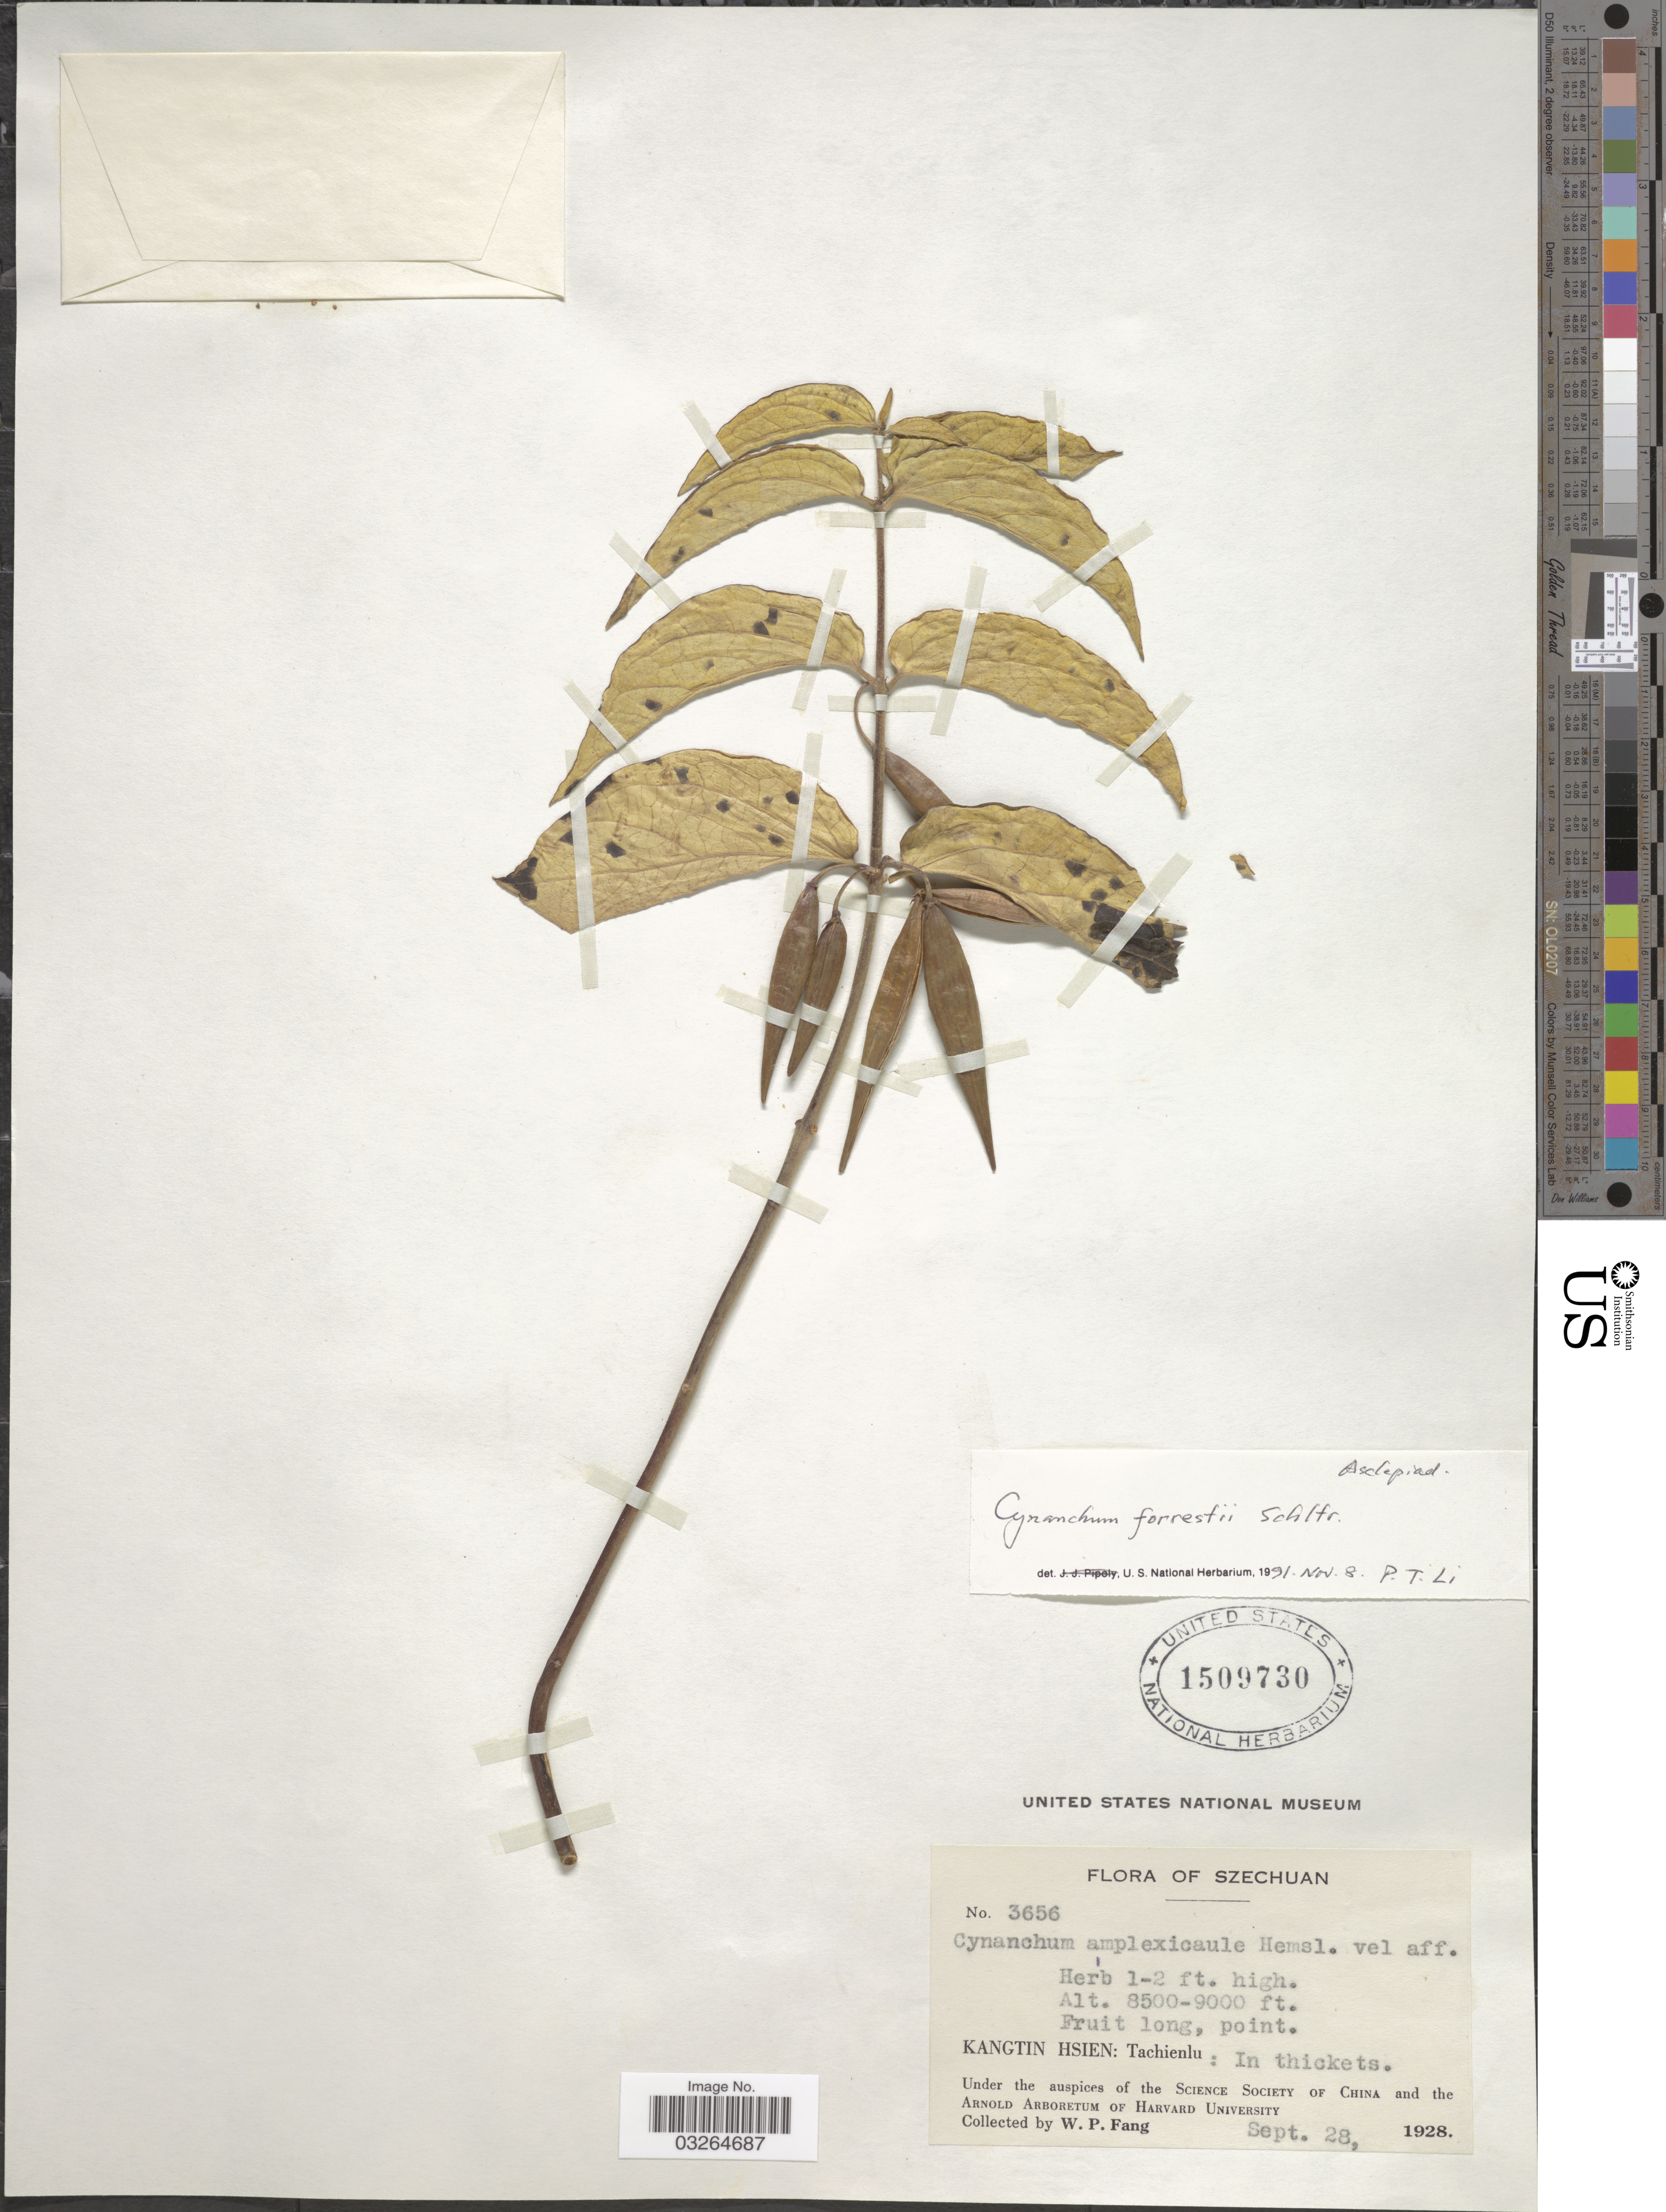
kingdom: Plantae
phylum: Tracheophyta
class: Magnoliopsida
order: Gentianales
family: Apocynaceae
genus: Cynanchum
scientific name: Cynanchum forrestii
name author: Schltr.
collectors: W. P. Fang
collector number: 3656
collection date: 1928-09-28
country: China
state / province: Sichuan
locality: Szechuan. Kangtin Hsien: Tachienlu: In thickets.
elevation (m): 2591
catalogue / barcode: US 1509730